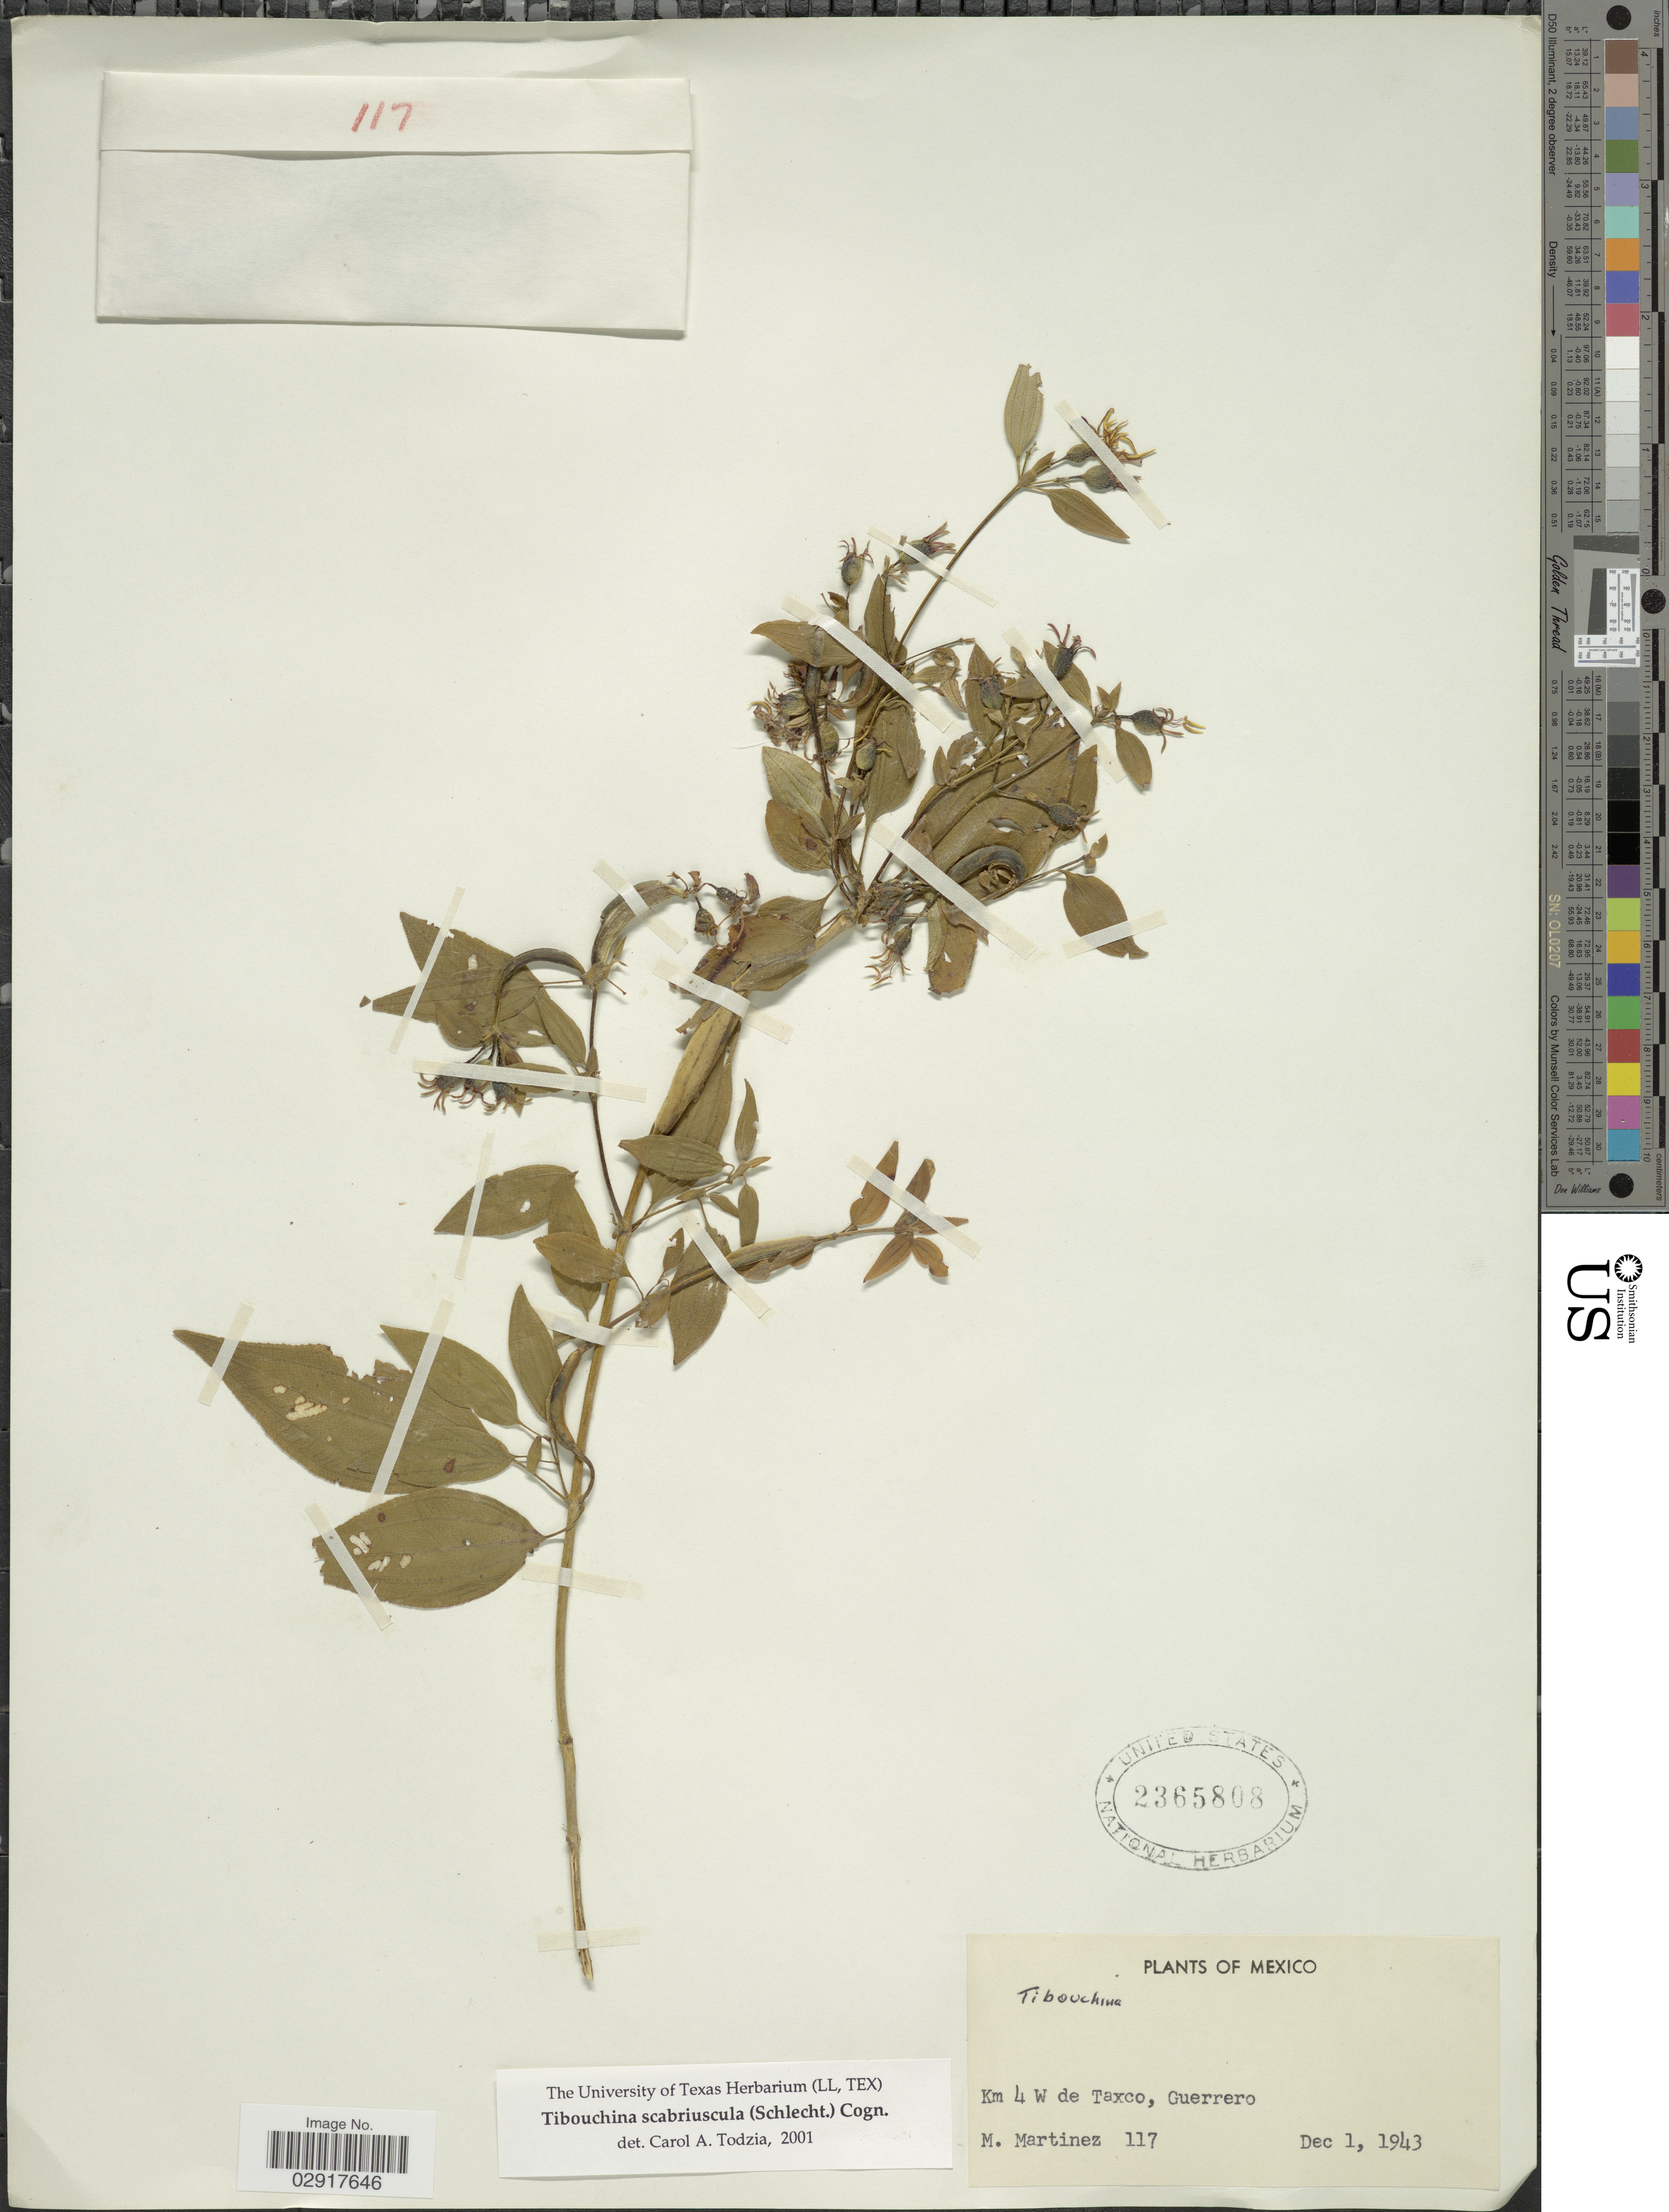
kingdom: Plantae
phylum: Tracheophyta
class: Magnoliopsida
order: Myrtales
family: Melastomataceae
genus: Chaetogastra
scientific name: Chaetogastra scabriuscula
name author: (Schltdl.) P.J.F. Guim. & Michelang.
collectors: M. Martínez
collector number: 117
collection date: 1943-12-01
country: Mexico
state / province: Guerrero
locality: Km 4 W de Taxco.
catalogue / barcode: US 2365808